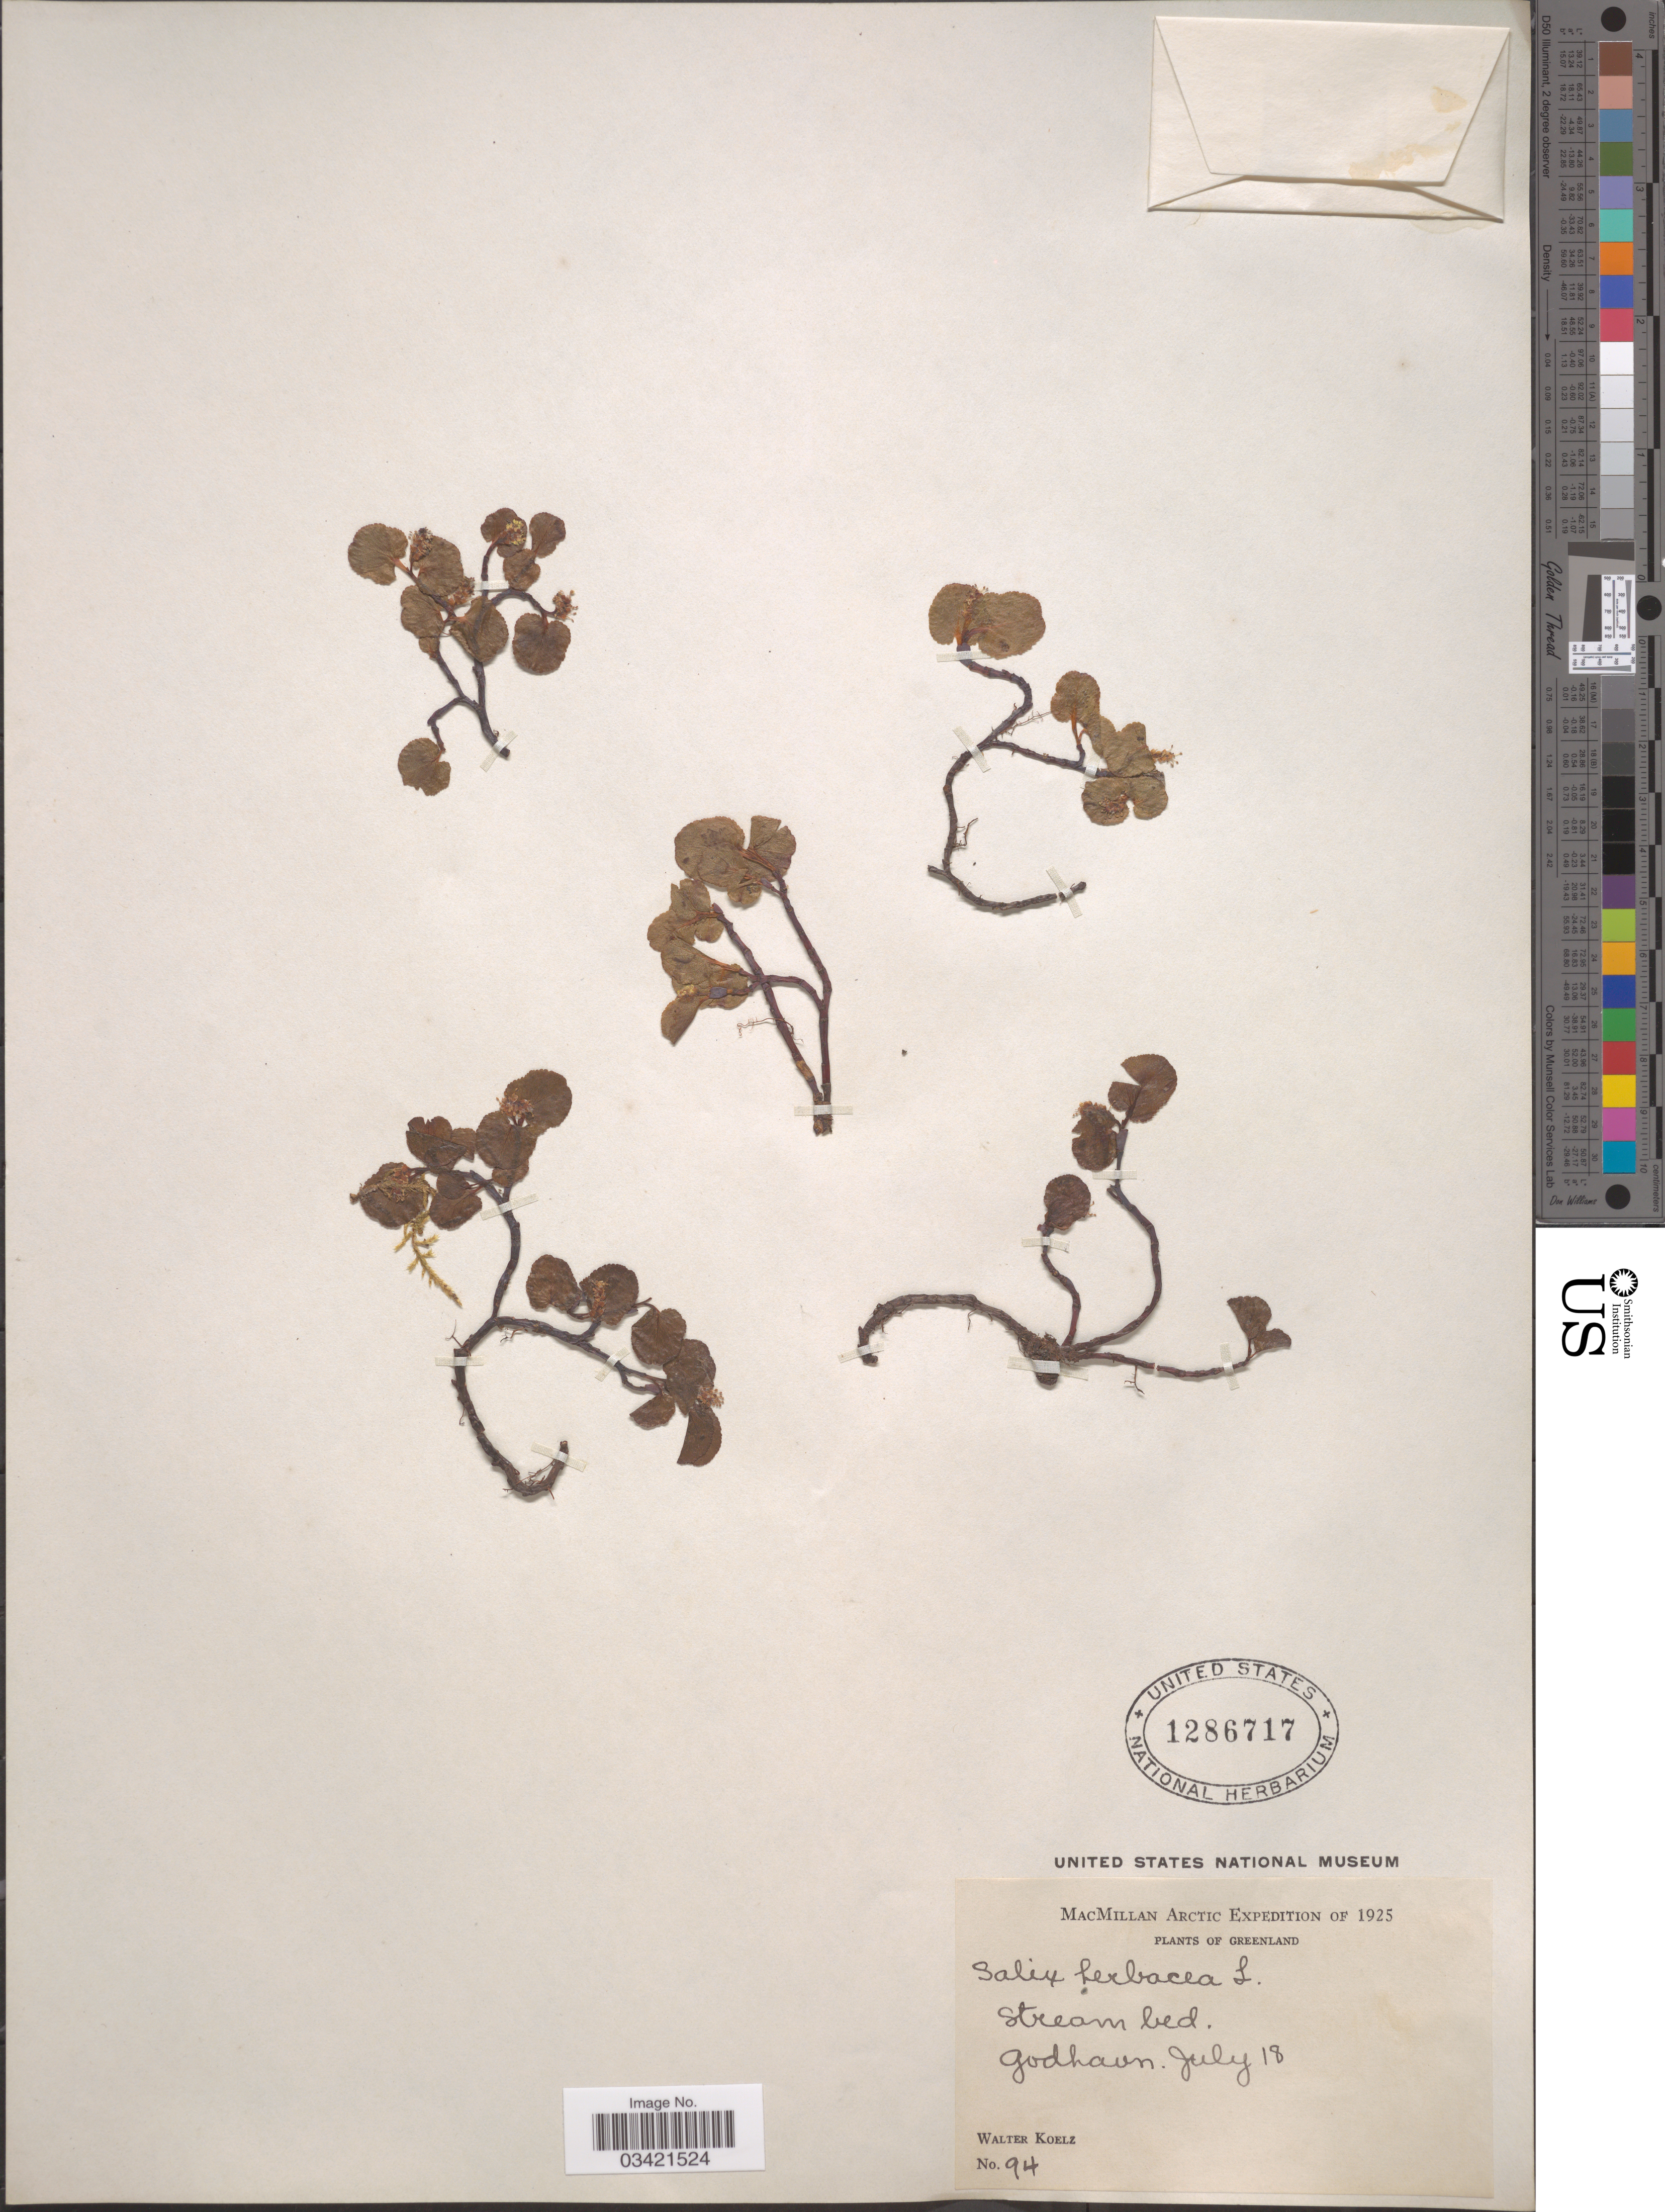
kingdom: Plantae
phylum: Tracheophyta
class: Magnoliopsida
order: Malpighiales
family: Salicaceae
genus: Salix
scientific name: Salix herbacea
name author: L.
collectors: W. N. Koelz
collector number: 94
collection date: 1925-07-18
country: Greenland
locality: Godhavn.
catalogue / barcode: US 1286717